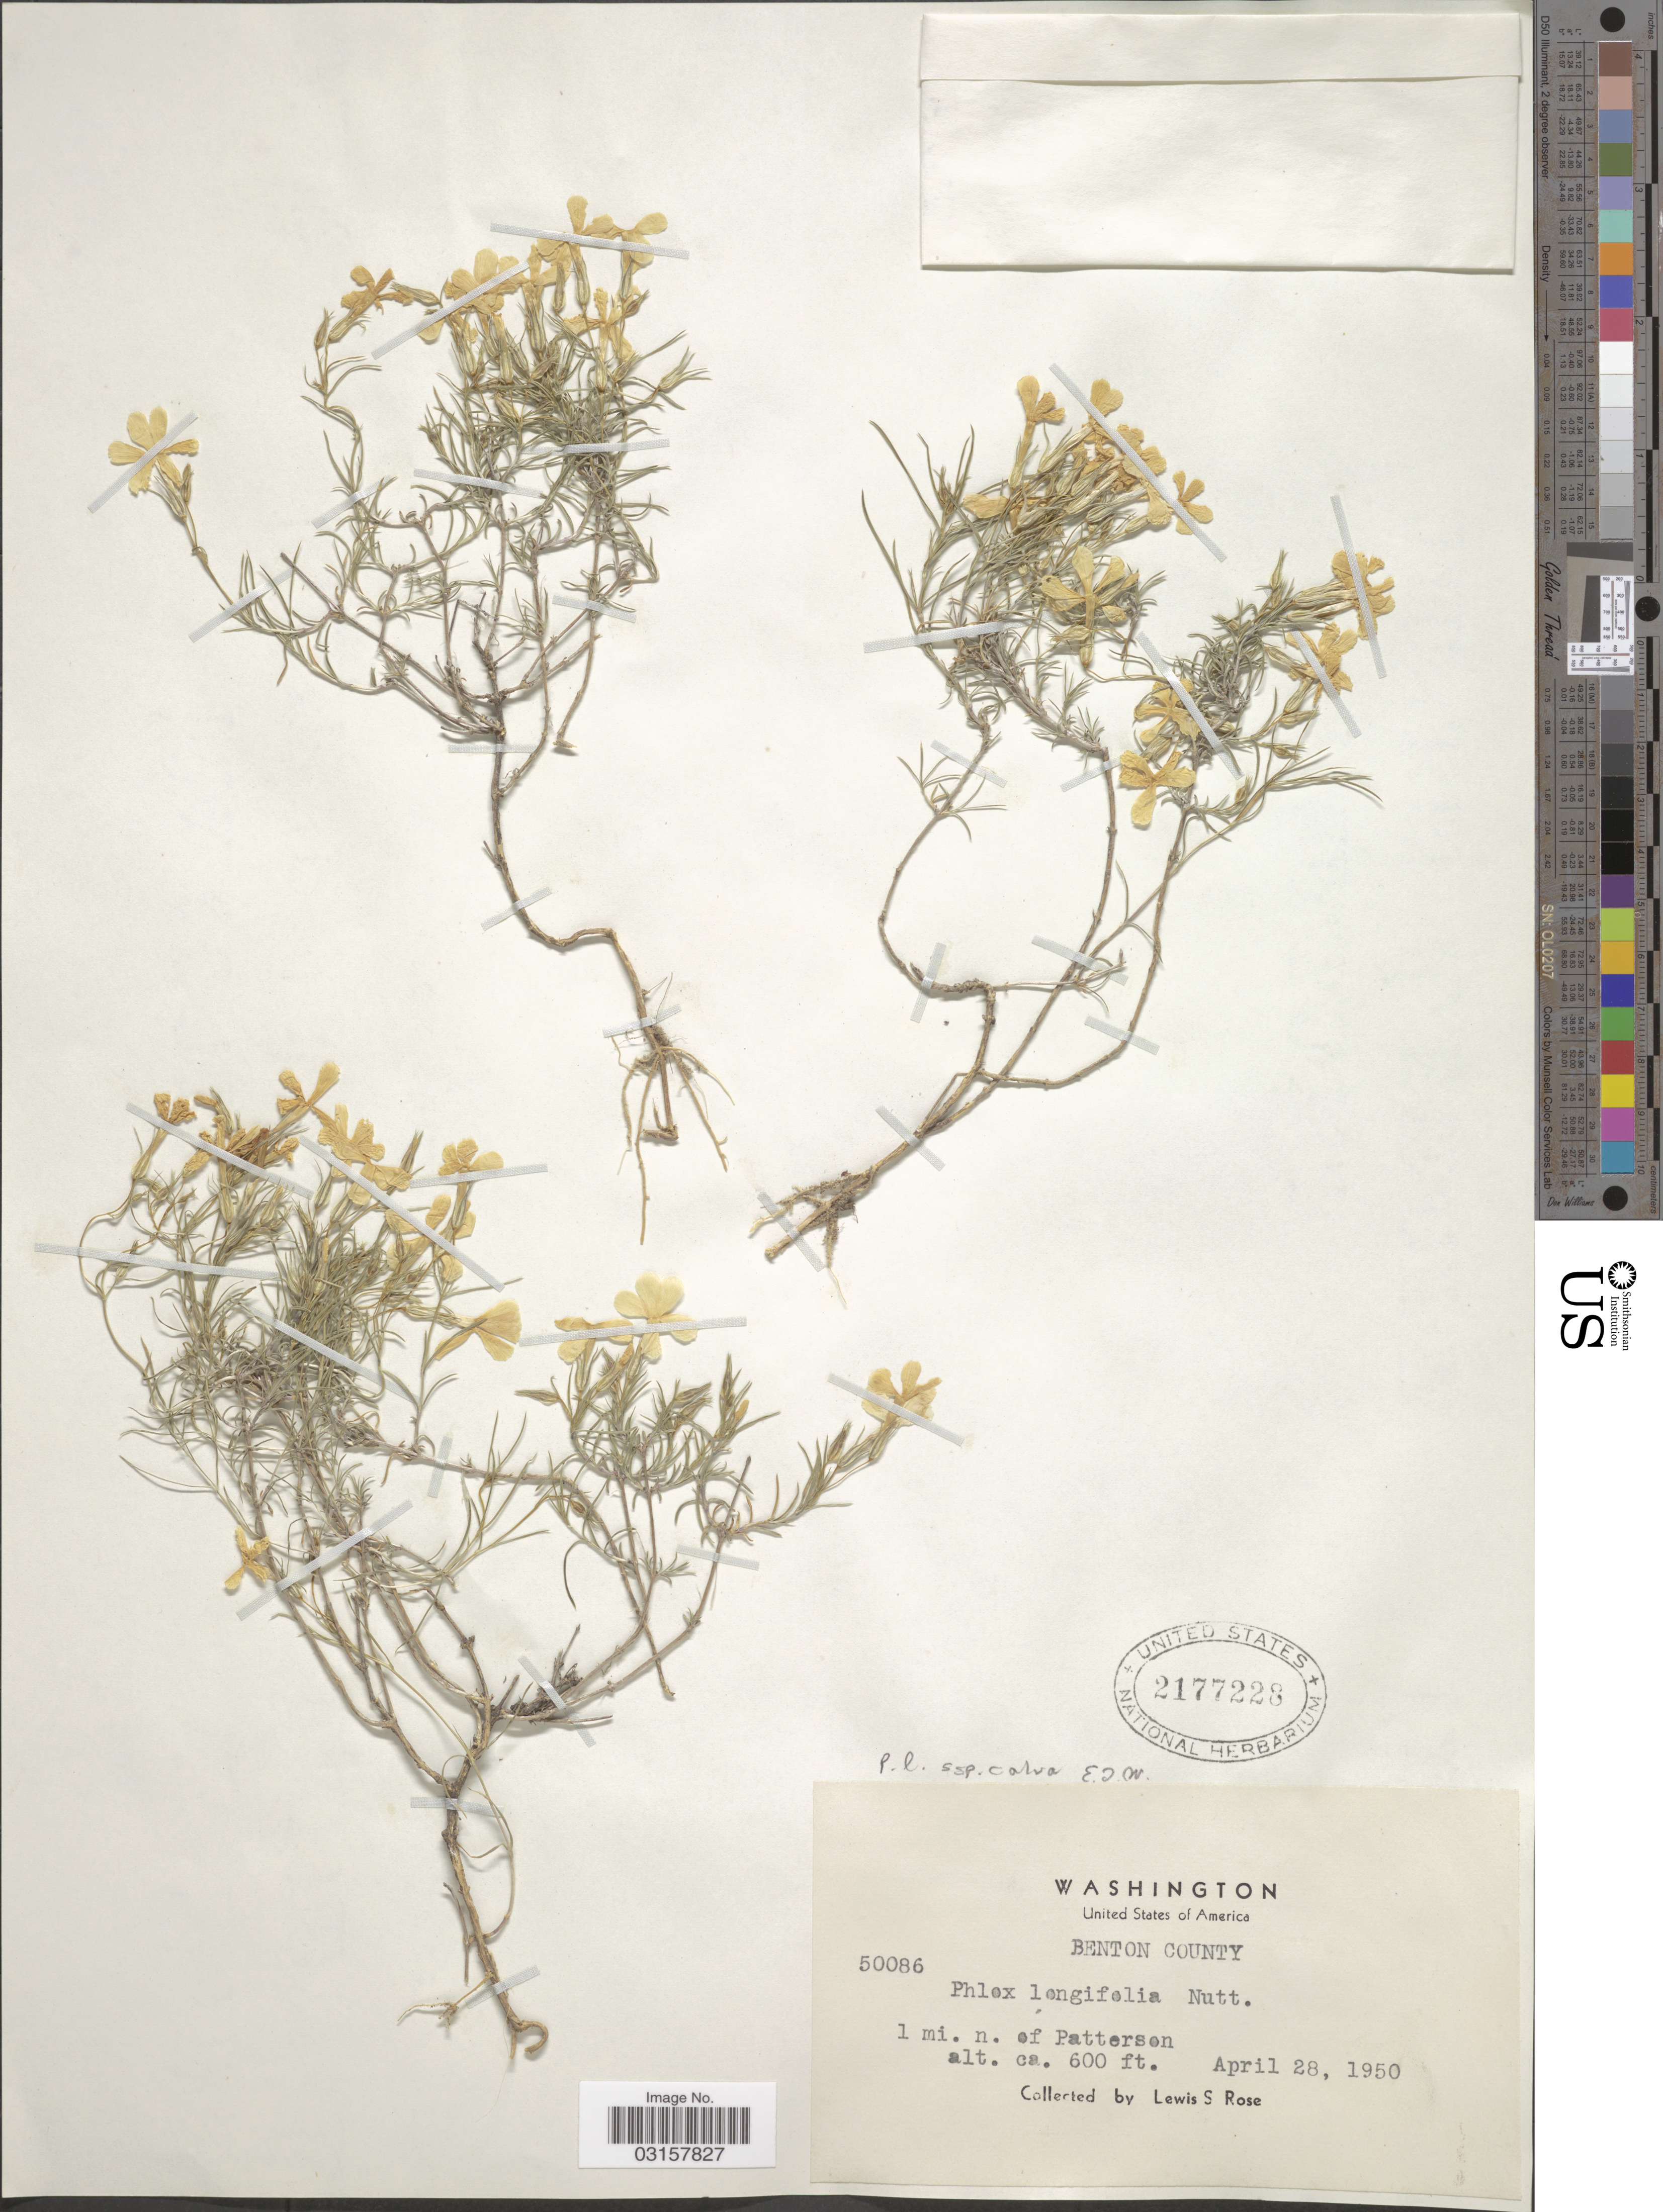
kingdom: Plantae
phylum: Tracheophyta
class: Magnoliopsida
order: Ericales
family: Polemoniaceae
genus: Phlox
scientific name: Phlox longifolia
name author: Nutt.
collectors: L. S. Rose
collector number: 50086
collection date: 1950-04-28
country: United States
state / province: Washington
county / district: Benton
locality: Benton County. 1 mi. n. of Patterson.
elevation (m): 183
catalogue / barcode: US 2177228